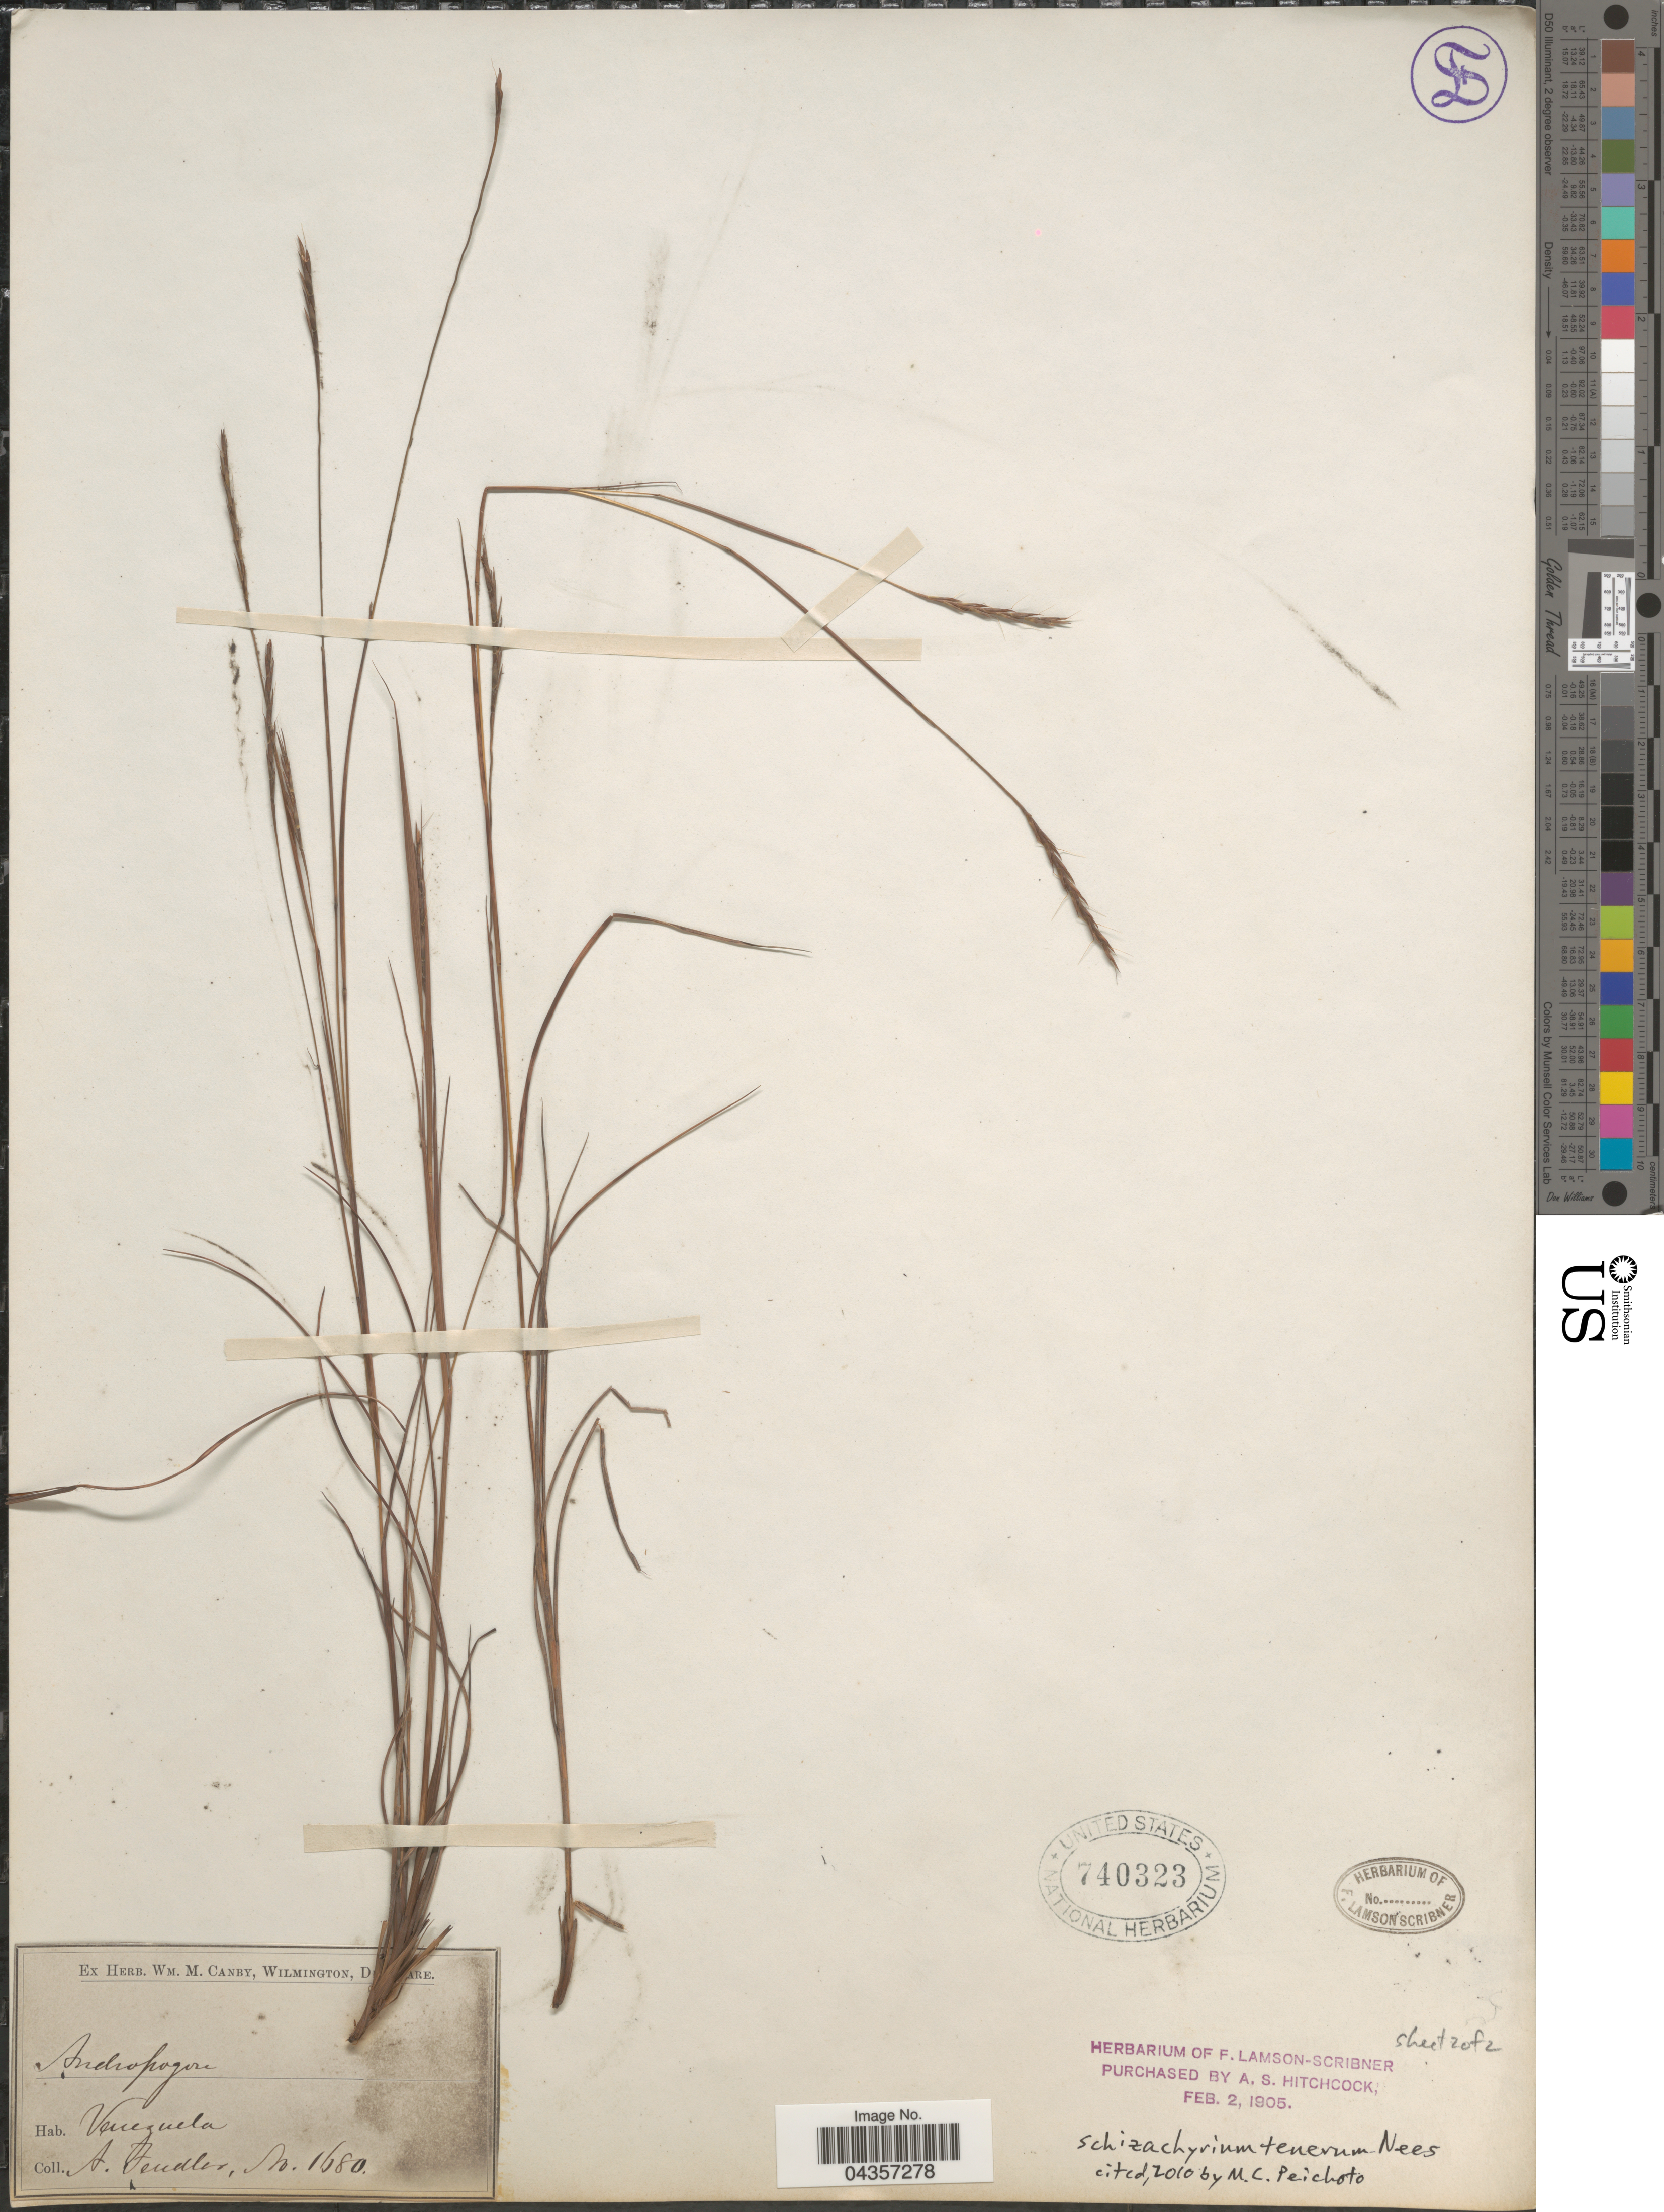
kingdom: Plantae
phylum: Tracheophyta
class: Liliopsida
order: Poales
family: Poaceae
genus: Schizachyrium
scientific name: Schizachyrium tenerum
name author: Nees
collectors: A. Fendler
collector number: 1680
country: Venezuela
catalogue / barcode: US 740323